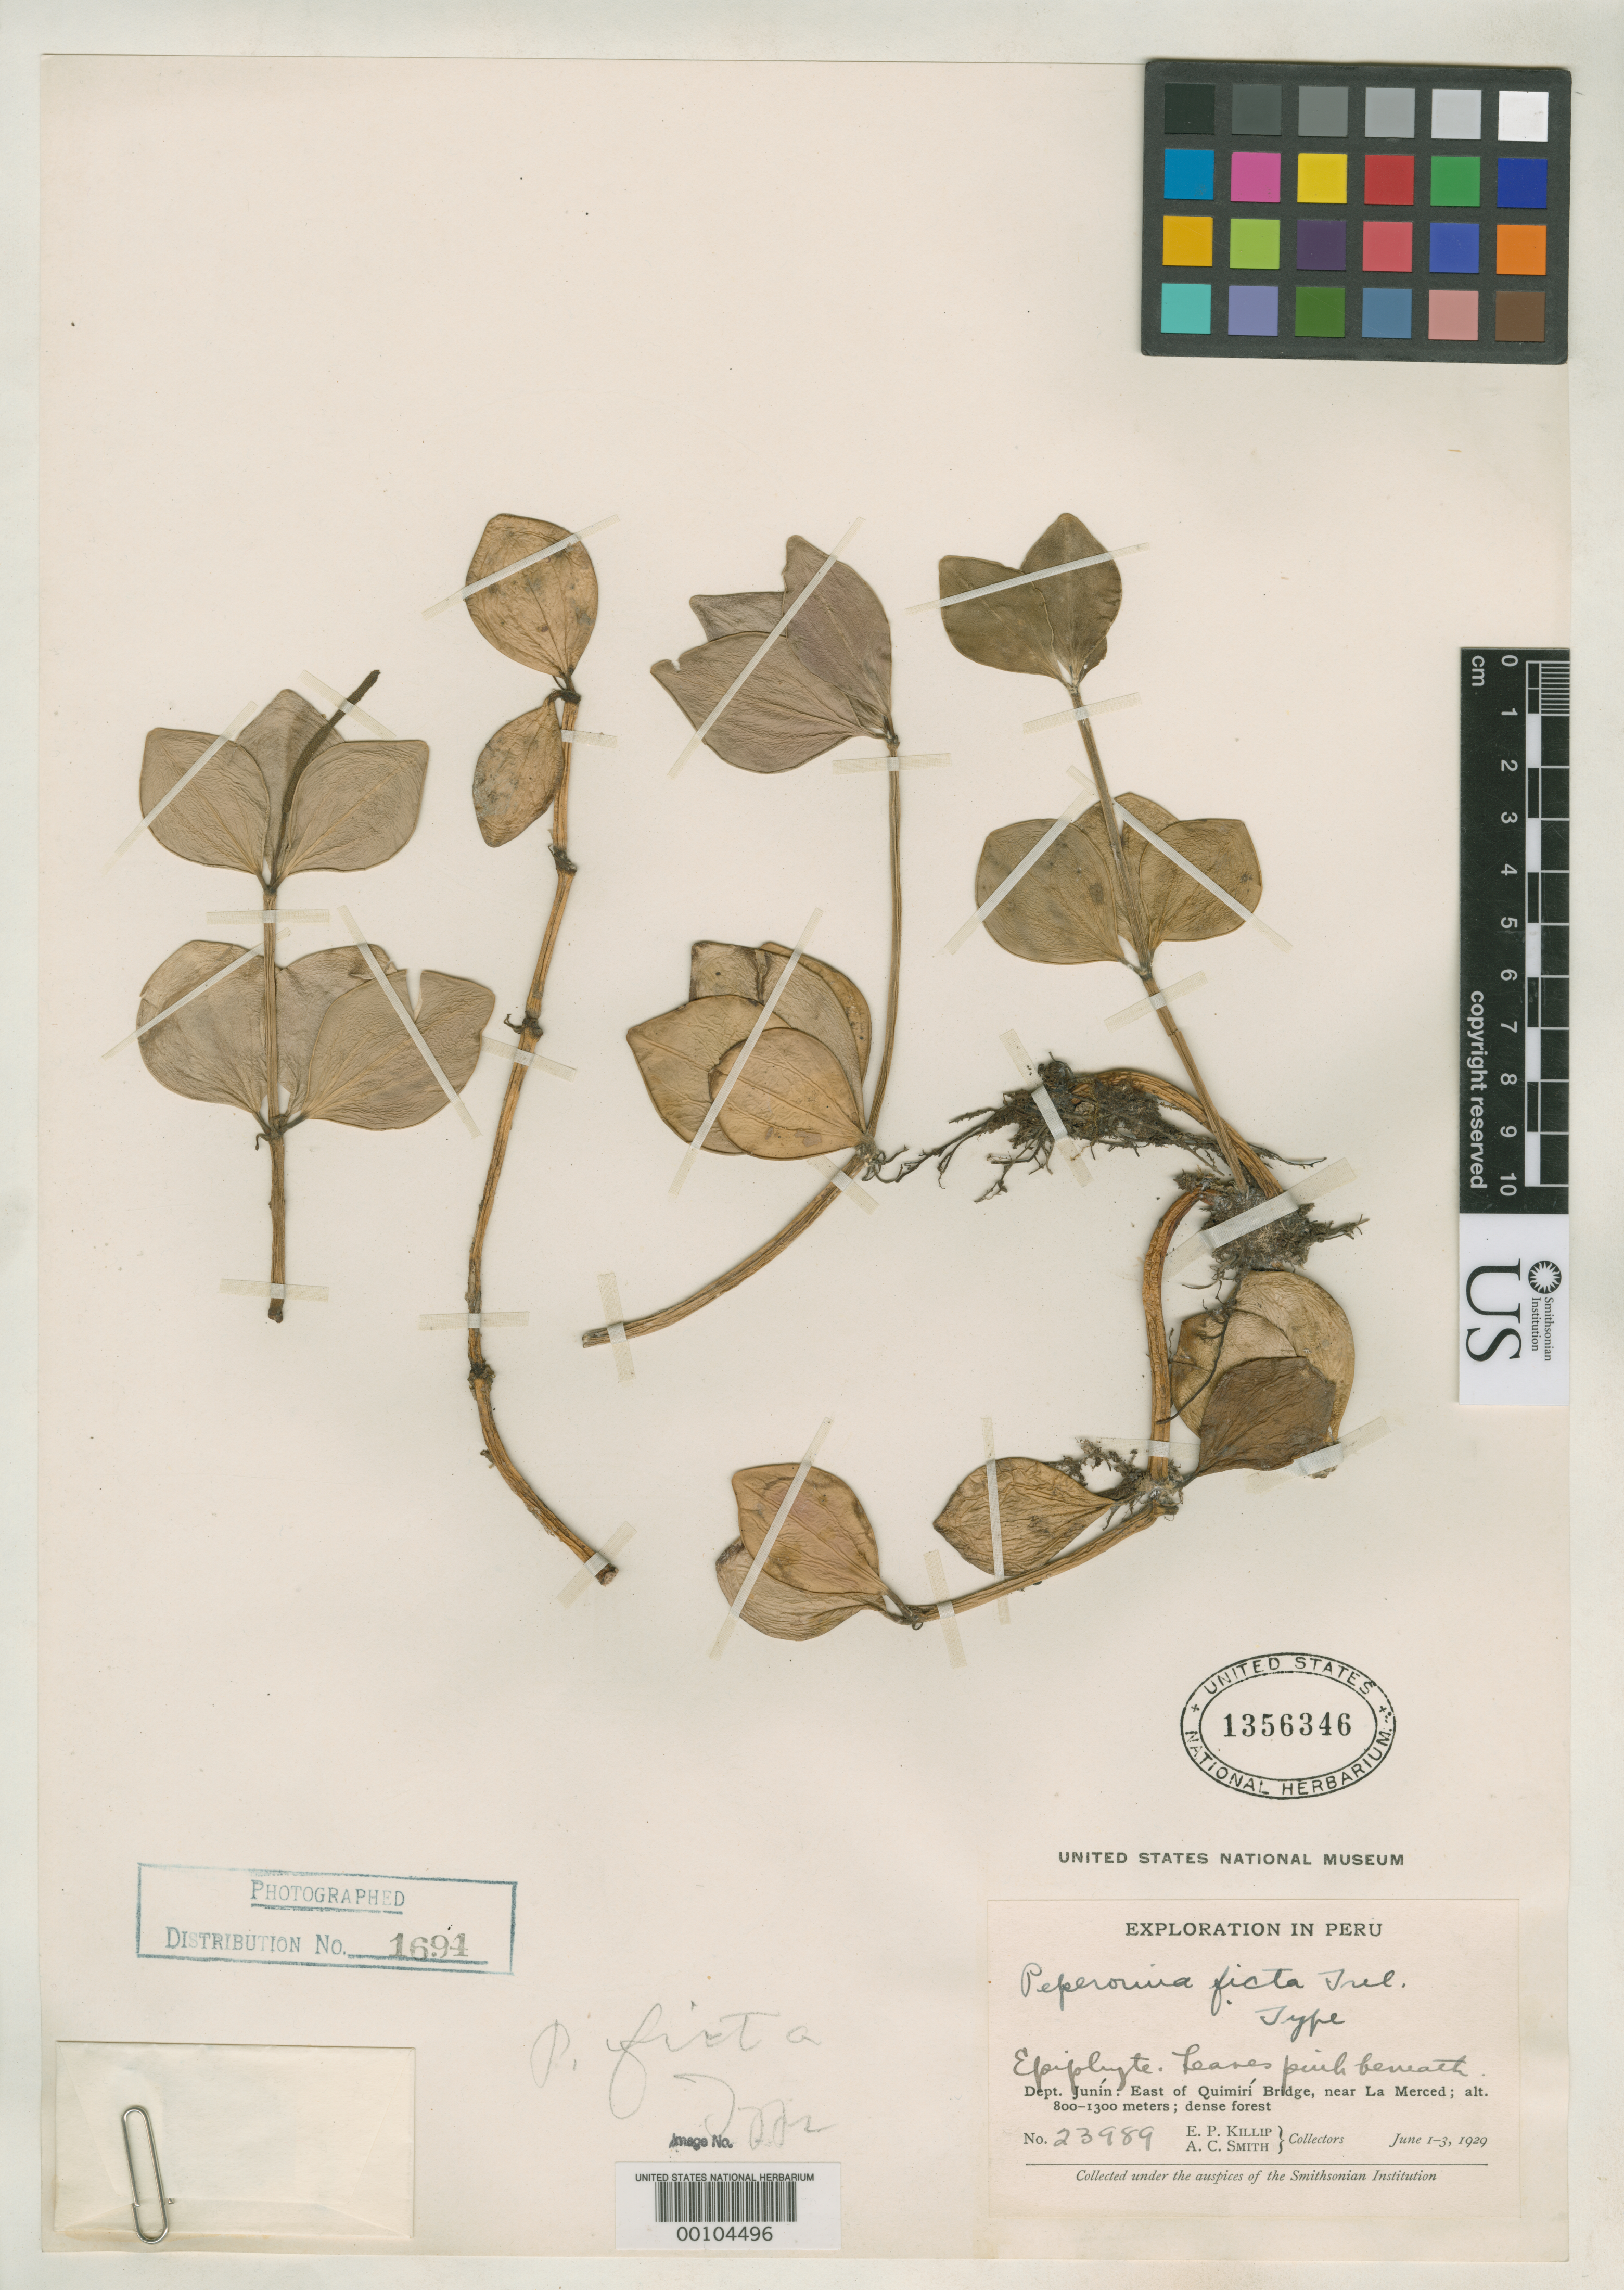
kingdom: Plantae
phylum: Tracheophyta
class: Magnoliopsida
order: Piperales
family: Piperaceae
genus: Peperomia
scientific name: Peperomia ficta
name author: Trel. in J.F. Macbr.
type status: Holotype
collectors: E. P. Killip & A. C. Smith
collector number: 23989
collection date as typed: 01 Jun 1929 to 03 Jun 1929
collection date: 1929-06-01/1929-06-03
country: Peru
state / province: Junín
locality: East of Quimiri Bridge, near La Merced.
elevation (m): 800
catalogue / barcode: US 1356346